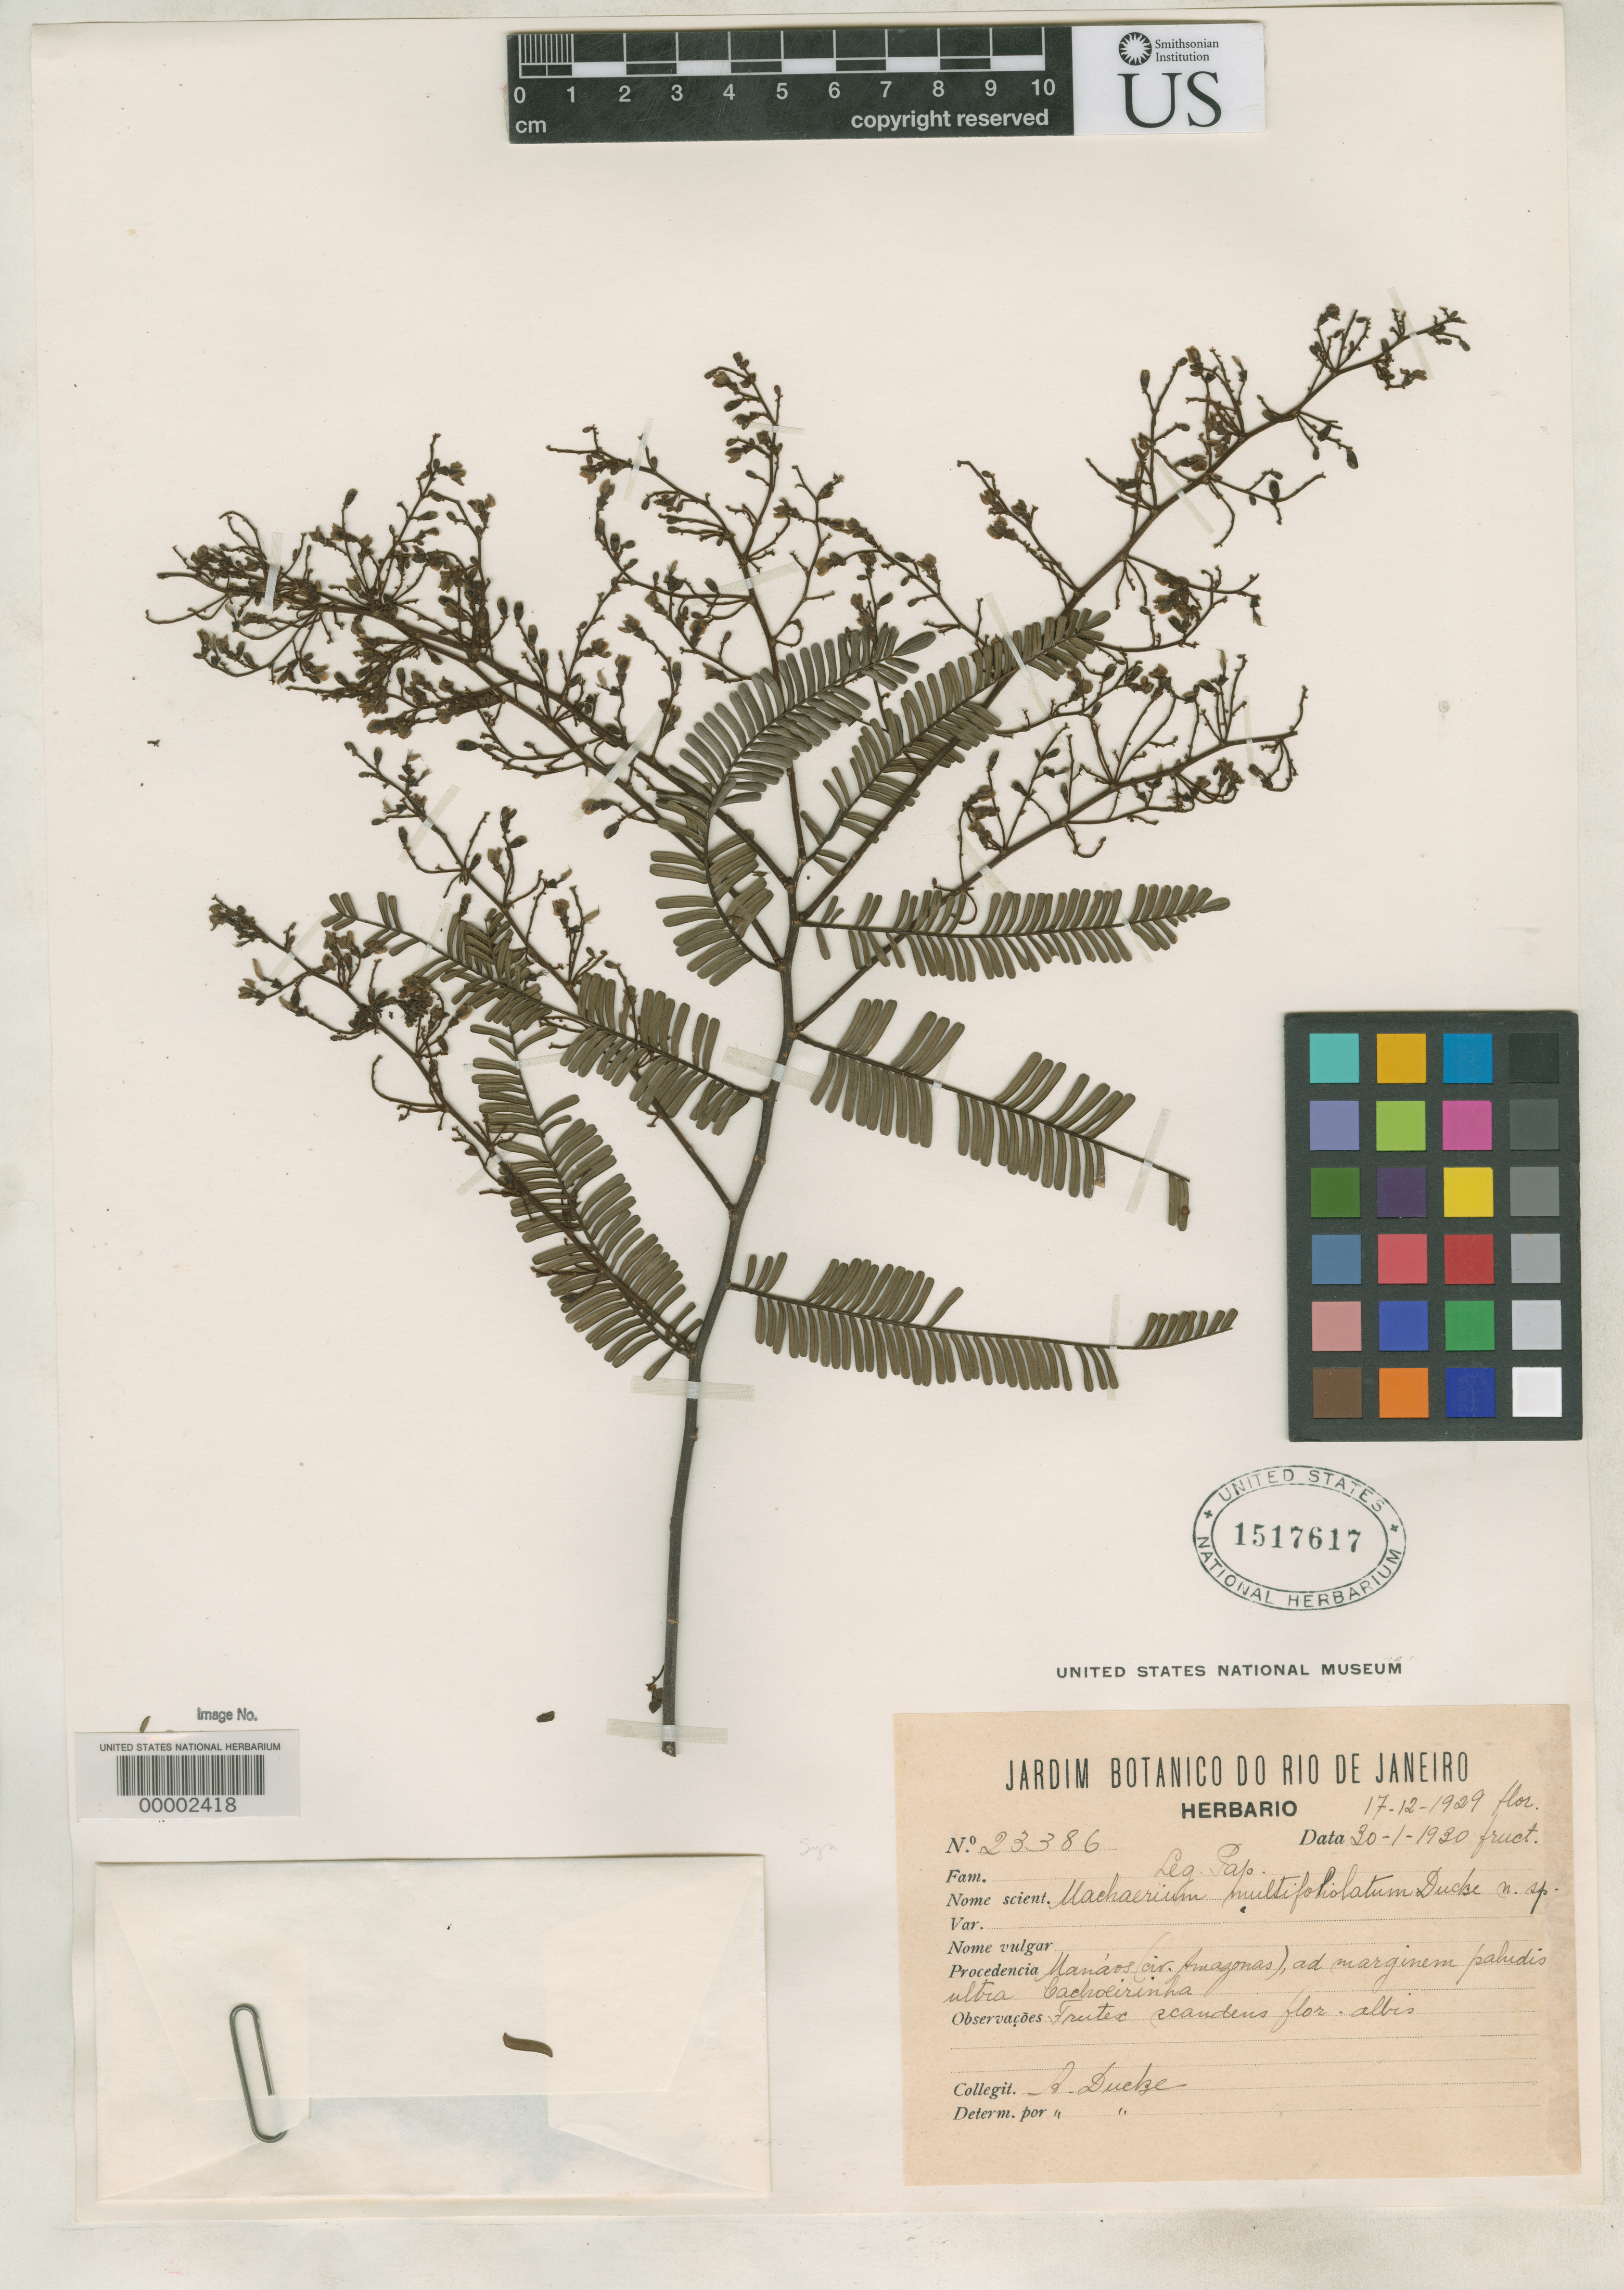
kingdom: Plantae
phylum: Tracheophyta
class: Magnoliopsida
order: Fabales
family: Fabaceae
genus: Machaerium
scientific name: Machaerium multifoliolatum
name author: Ducke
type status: Type Collection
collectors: A. Ducke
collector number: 23386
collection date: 1929-12-17,1930-01-30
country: Brazil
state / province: Amazonas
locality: Near Manaos.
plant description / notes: Sheet apparently mounted with 2 elements, collected on different dates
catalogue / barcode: US 1517617